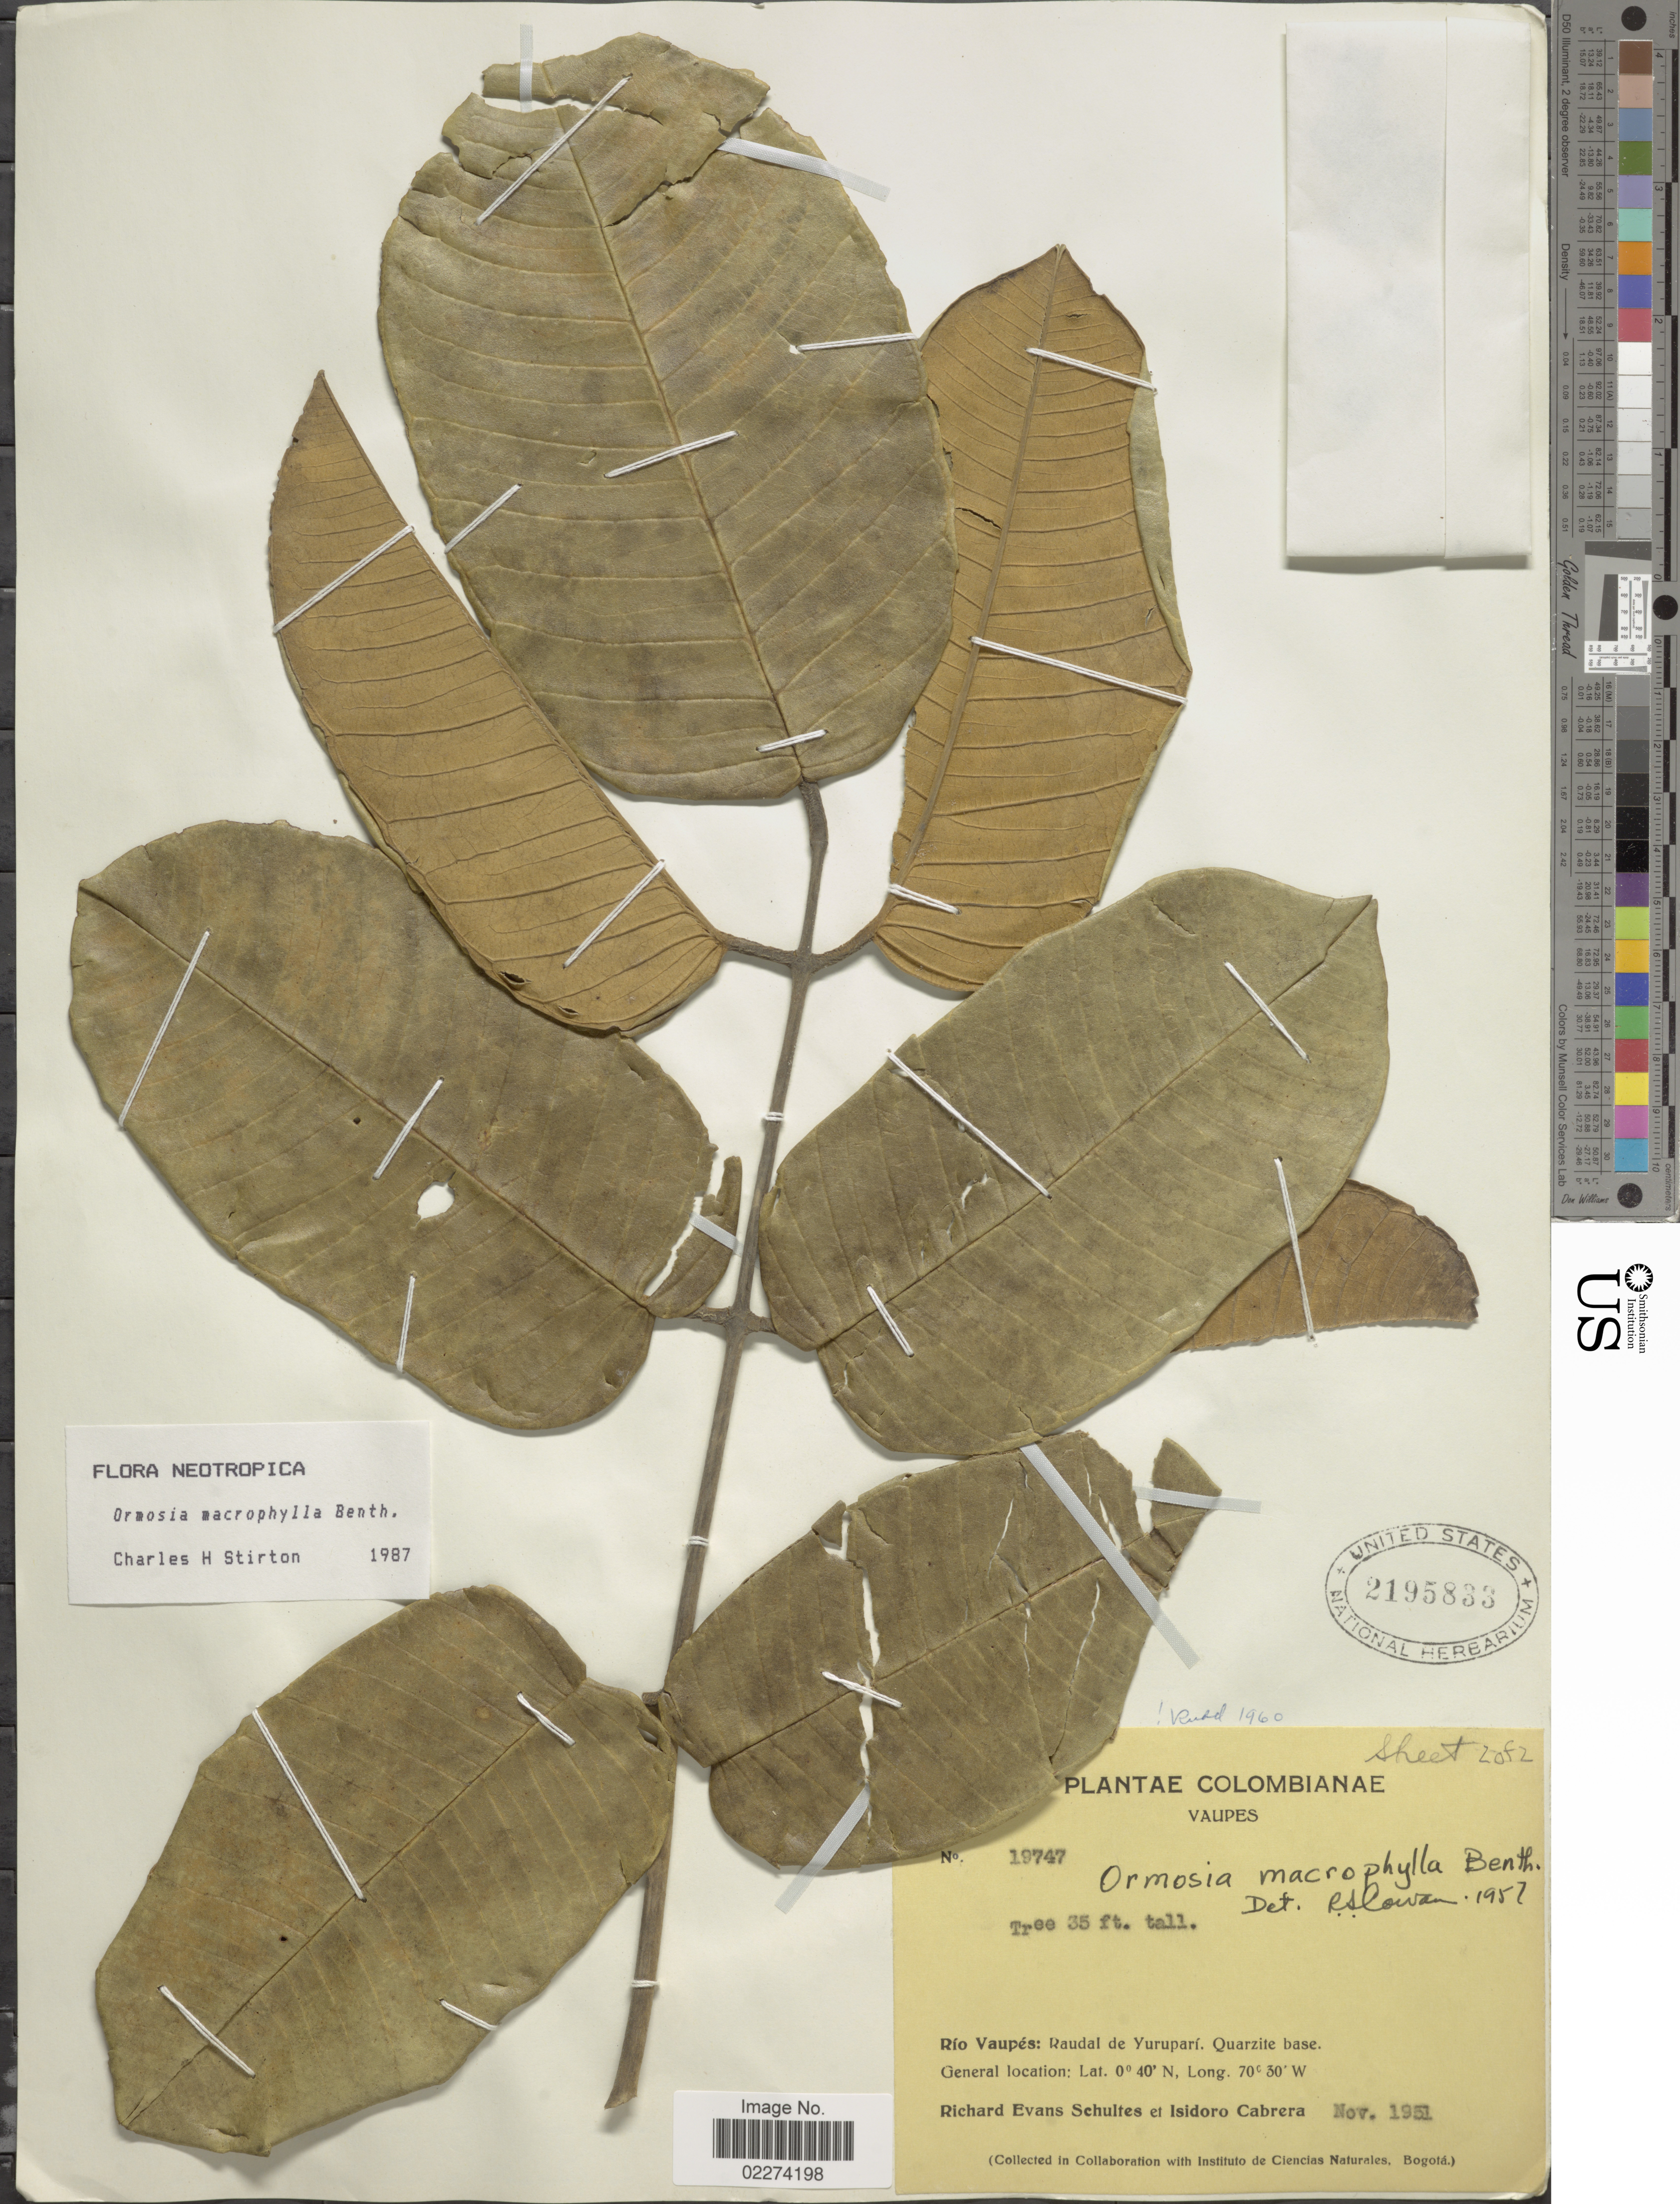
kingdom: Plantae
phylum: Tracheophyta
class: Magnoliopsida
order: Fabales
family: Fabaceae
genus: Ormosia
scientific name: Ormosia macrophylla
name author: Benth.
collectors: R. E. Schultes & I. Cabrera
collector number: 19747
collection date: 1951-11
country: Colombia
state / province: Vaupés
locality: Rio Vaupes: Raudal de Yurupari, Quarzite base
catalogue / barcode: US 2195833